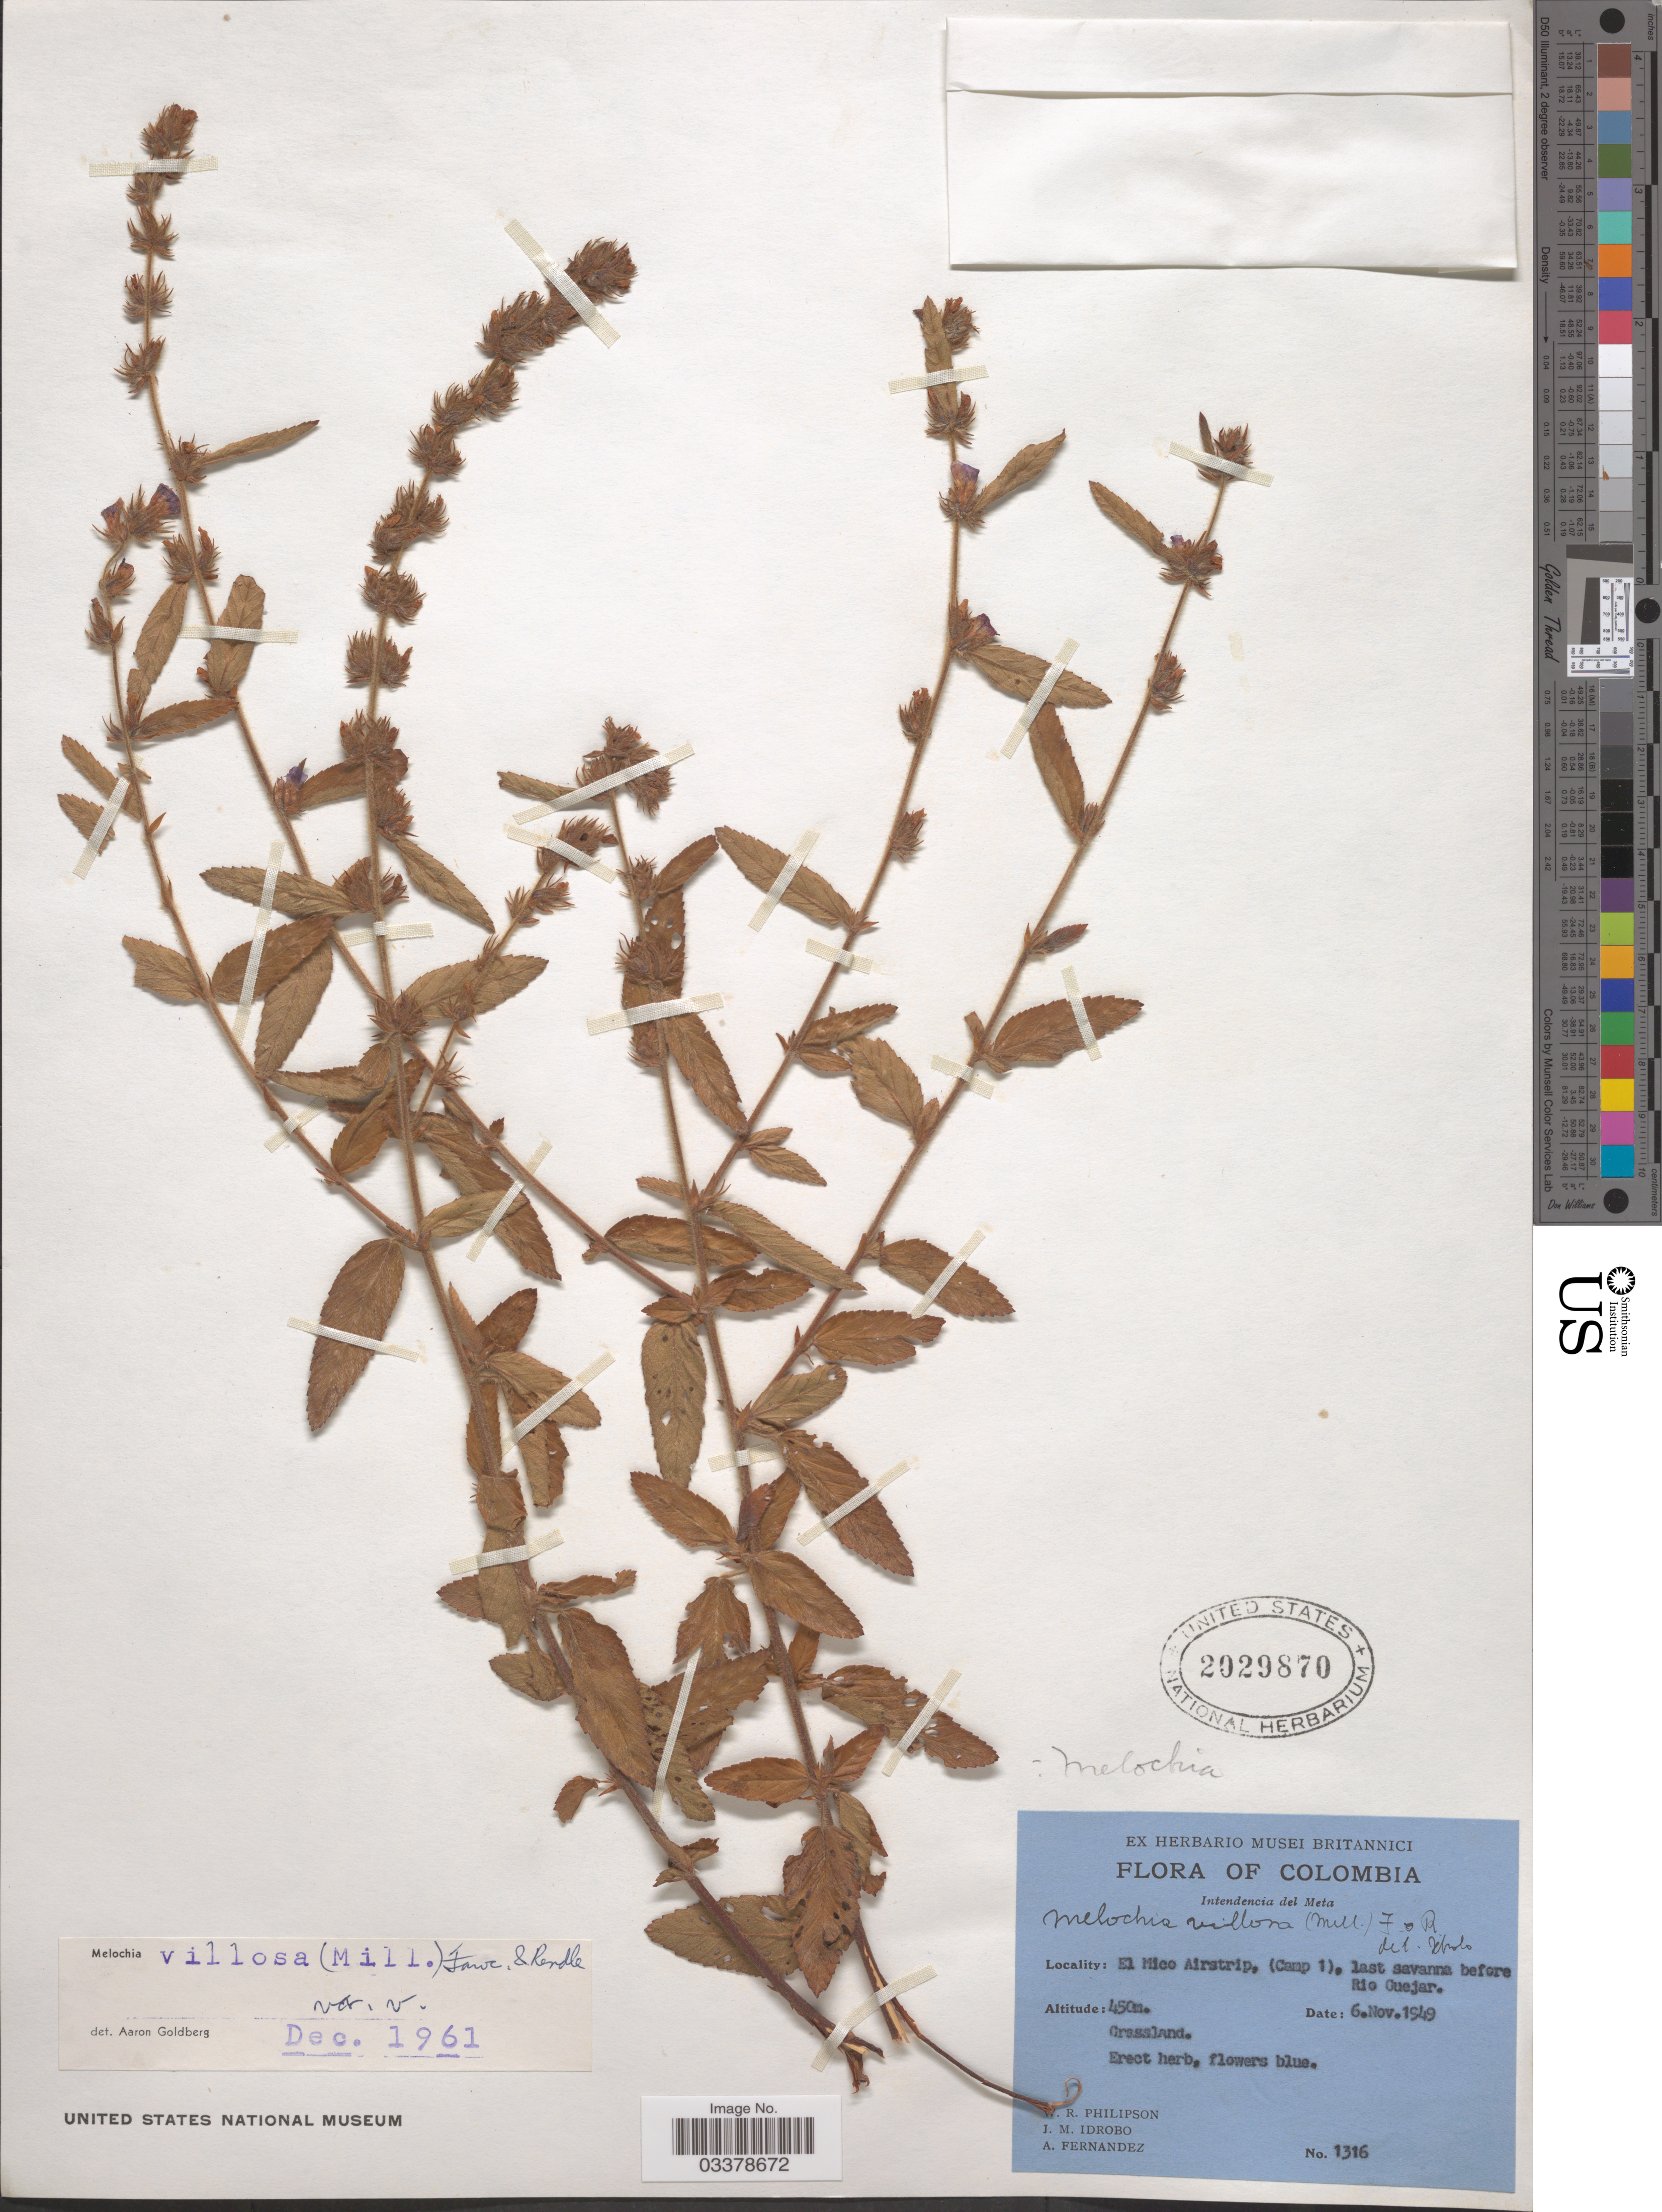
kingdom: Plantae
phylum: Tracheophyta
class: Magnoliopsida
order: Malvales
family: Malvaceae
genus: Melochia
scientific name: Melochia spicata var. spicata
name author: (L.) Fryxell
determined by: Dorr, L. J., (BOT), Smithsonian Institution - National Museum of Natural History (UNITED STATES)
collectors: W. R. Philipson, J. M. Idrobo & A. Fernandez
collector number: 1316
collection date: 1949-11-06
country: Colombia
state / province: Meta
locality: Intendencia del Meta. El Mico Airstrip, (Camp 1), last savanna before Rio Guejar.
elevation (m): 450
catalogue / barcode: US 2029870